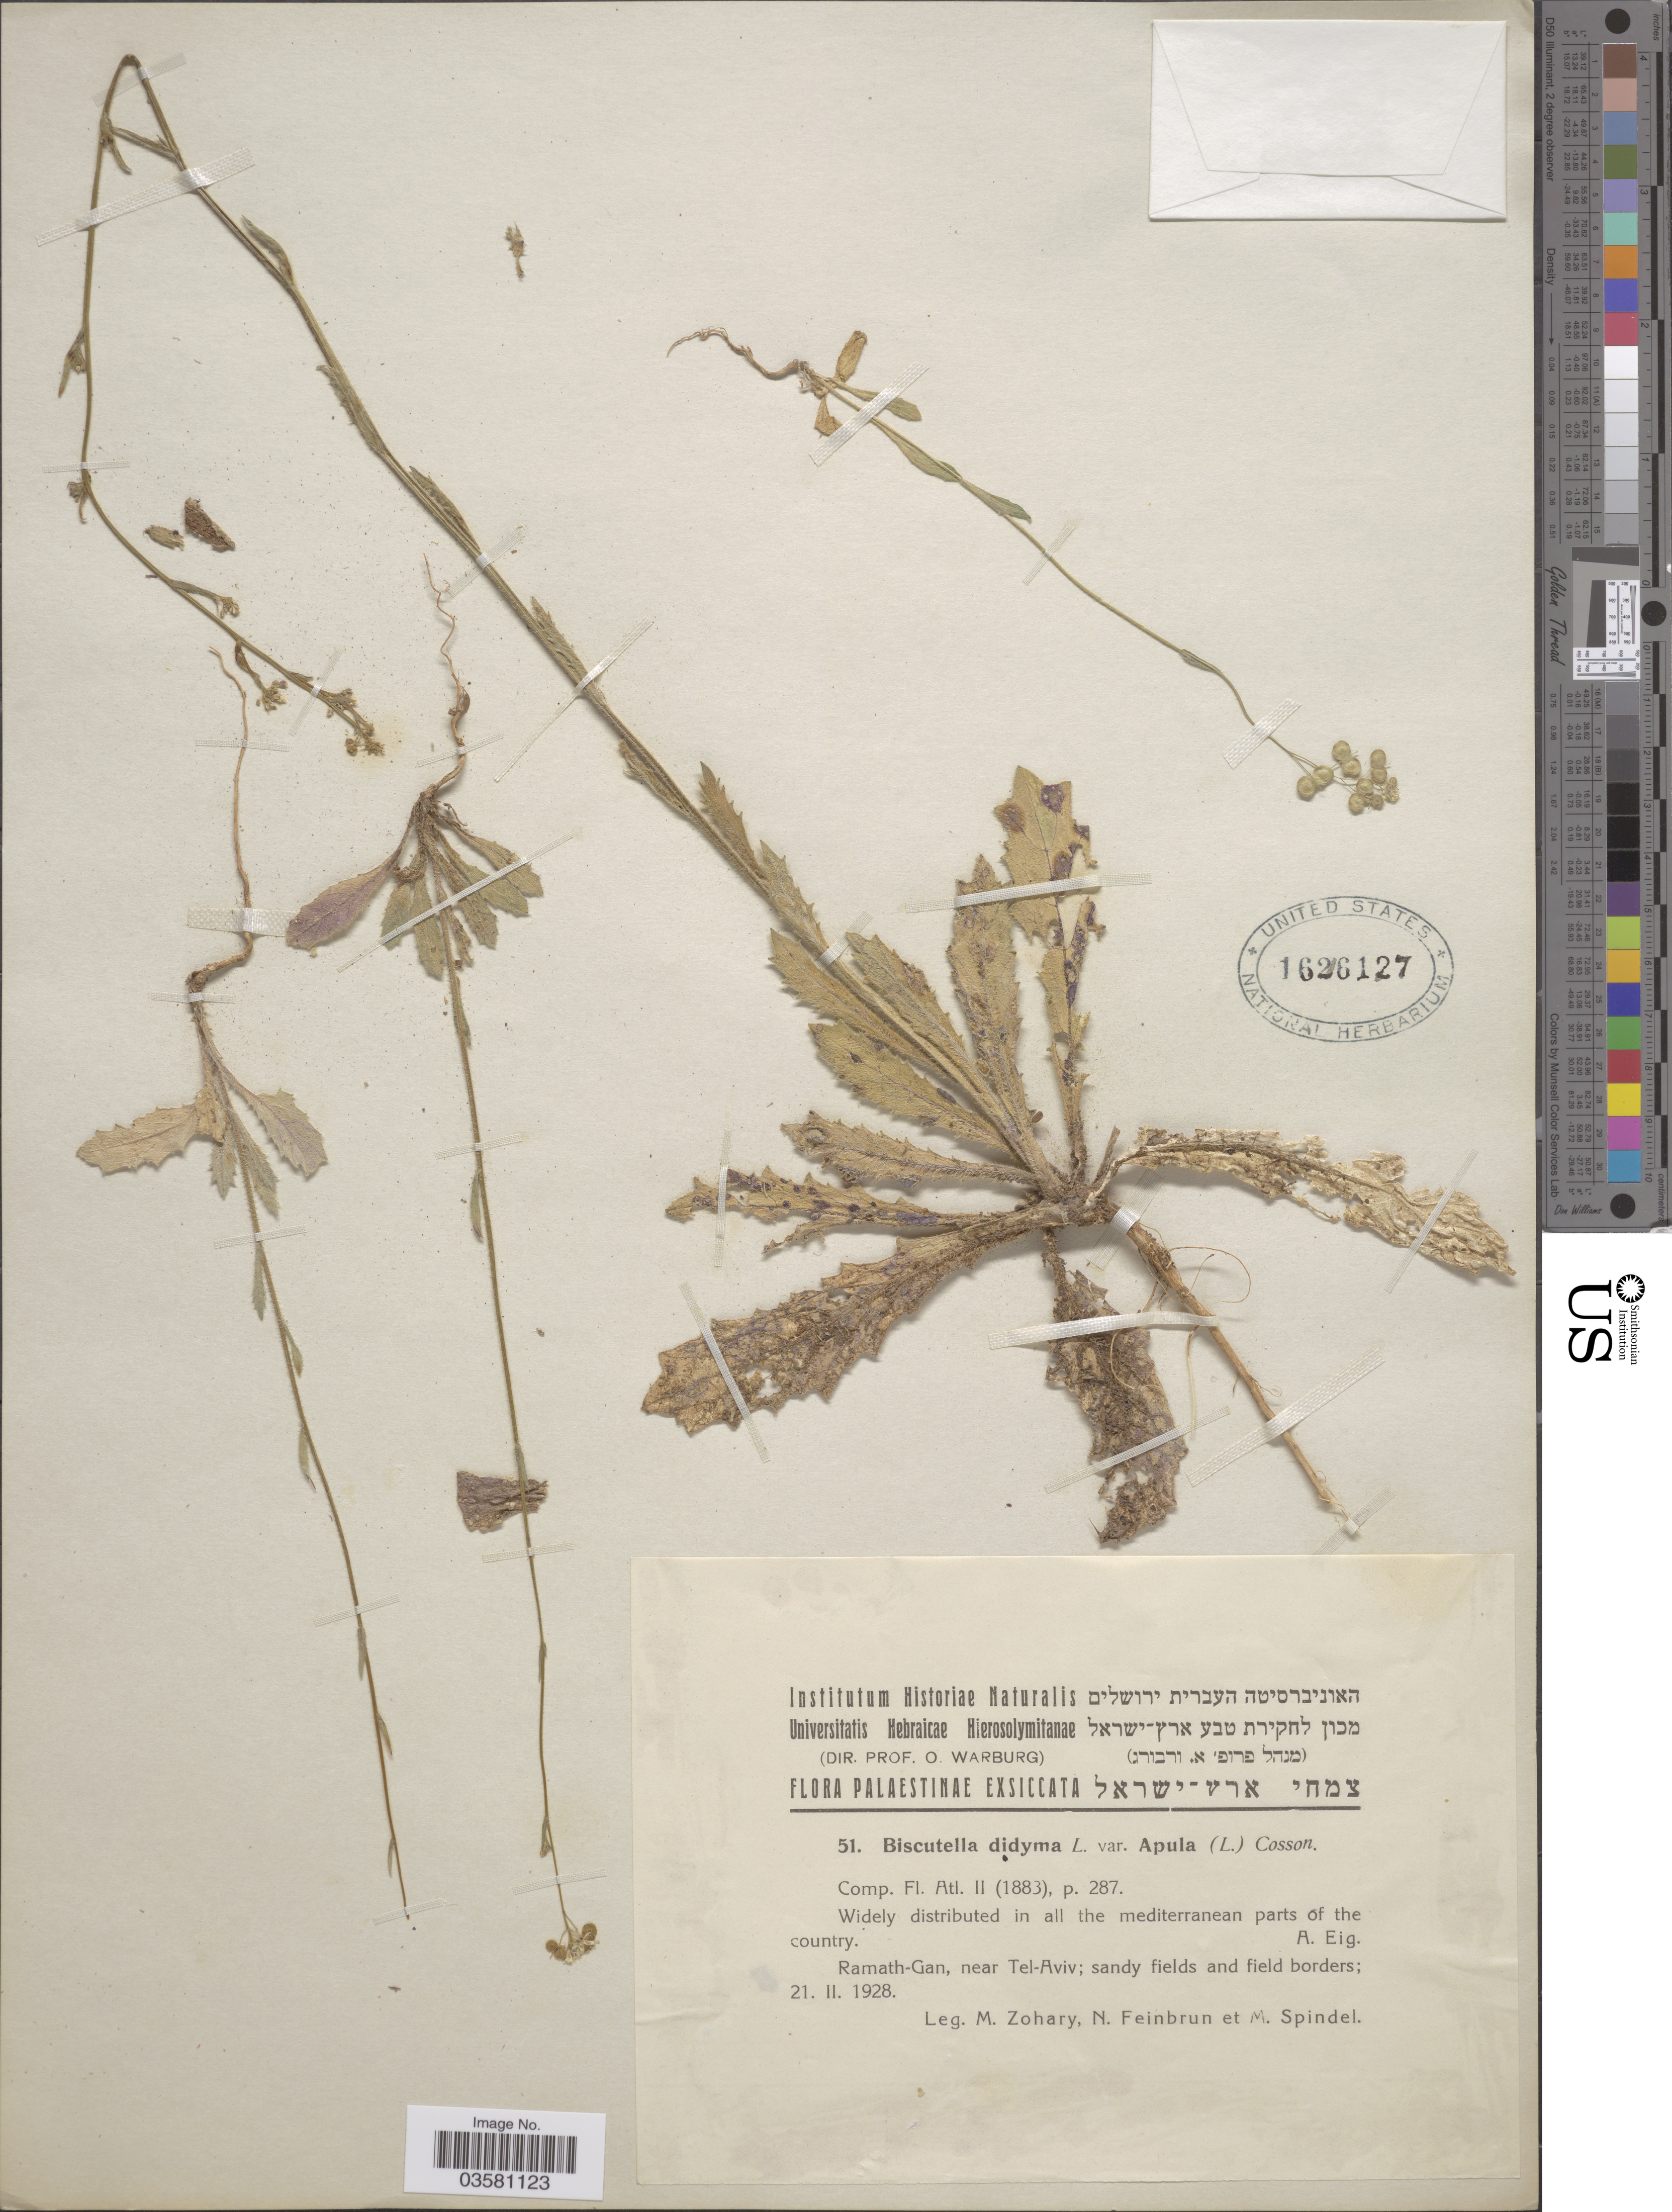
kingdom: Plantae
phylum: Tracheophyta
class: Magnoliopsida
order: Brassicales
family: Brassicaceae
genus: Biscutella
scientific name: Biscutella didyma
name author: L.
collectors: M. Zohary, N. Feinbrun & M. Spindel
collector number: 51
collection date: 1928-02-21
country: Israel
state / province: Tel Aviv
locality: Palaestinae. Ramath-Gan, near Tel-Aviv.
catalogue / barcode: US 1626127